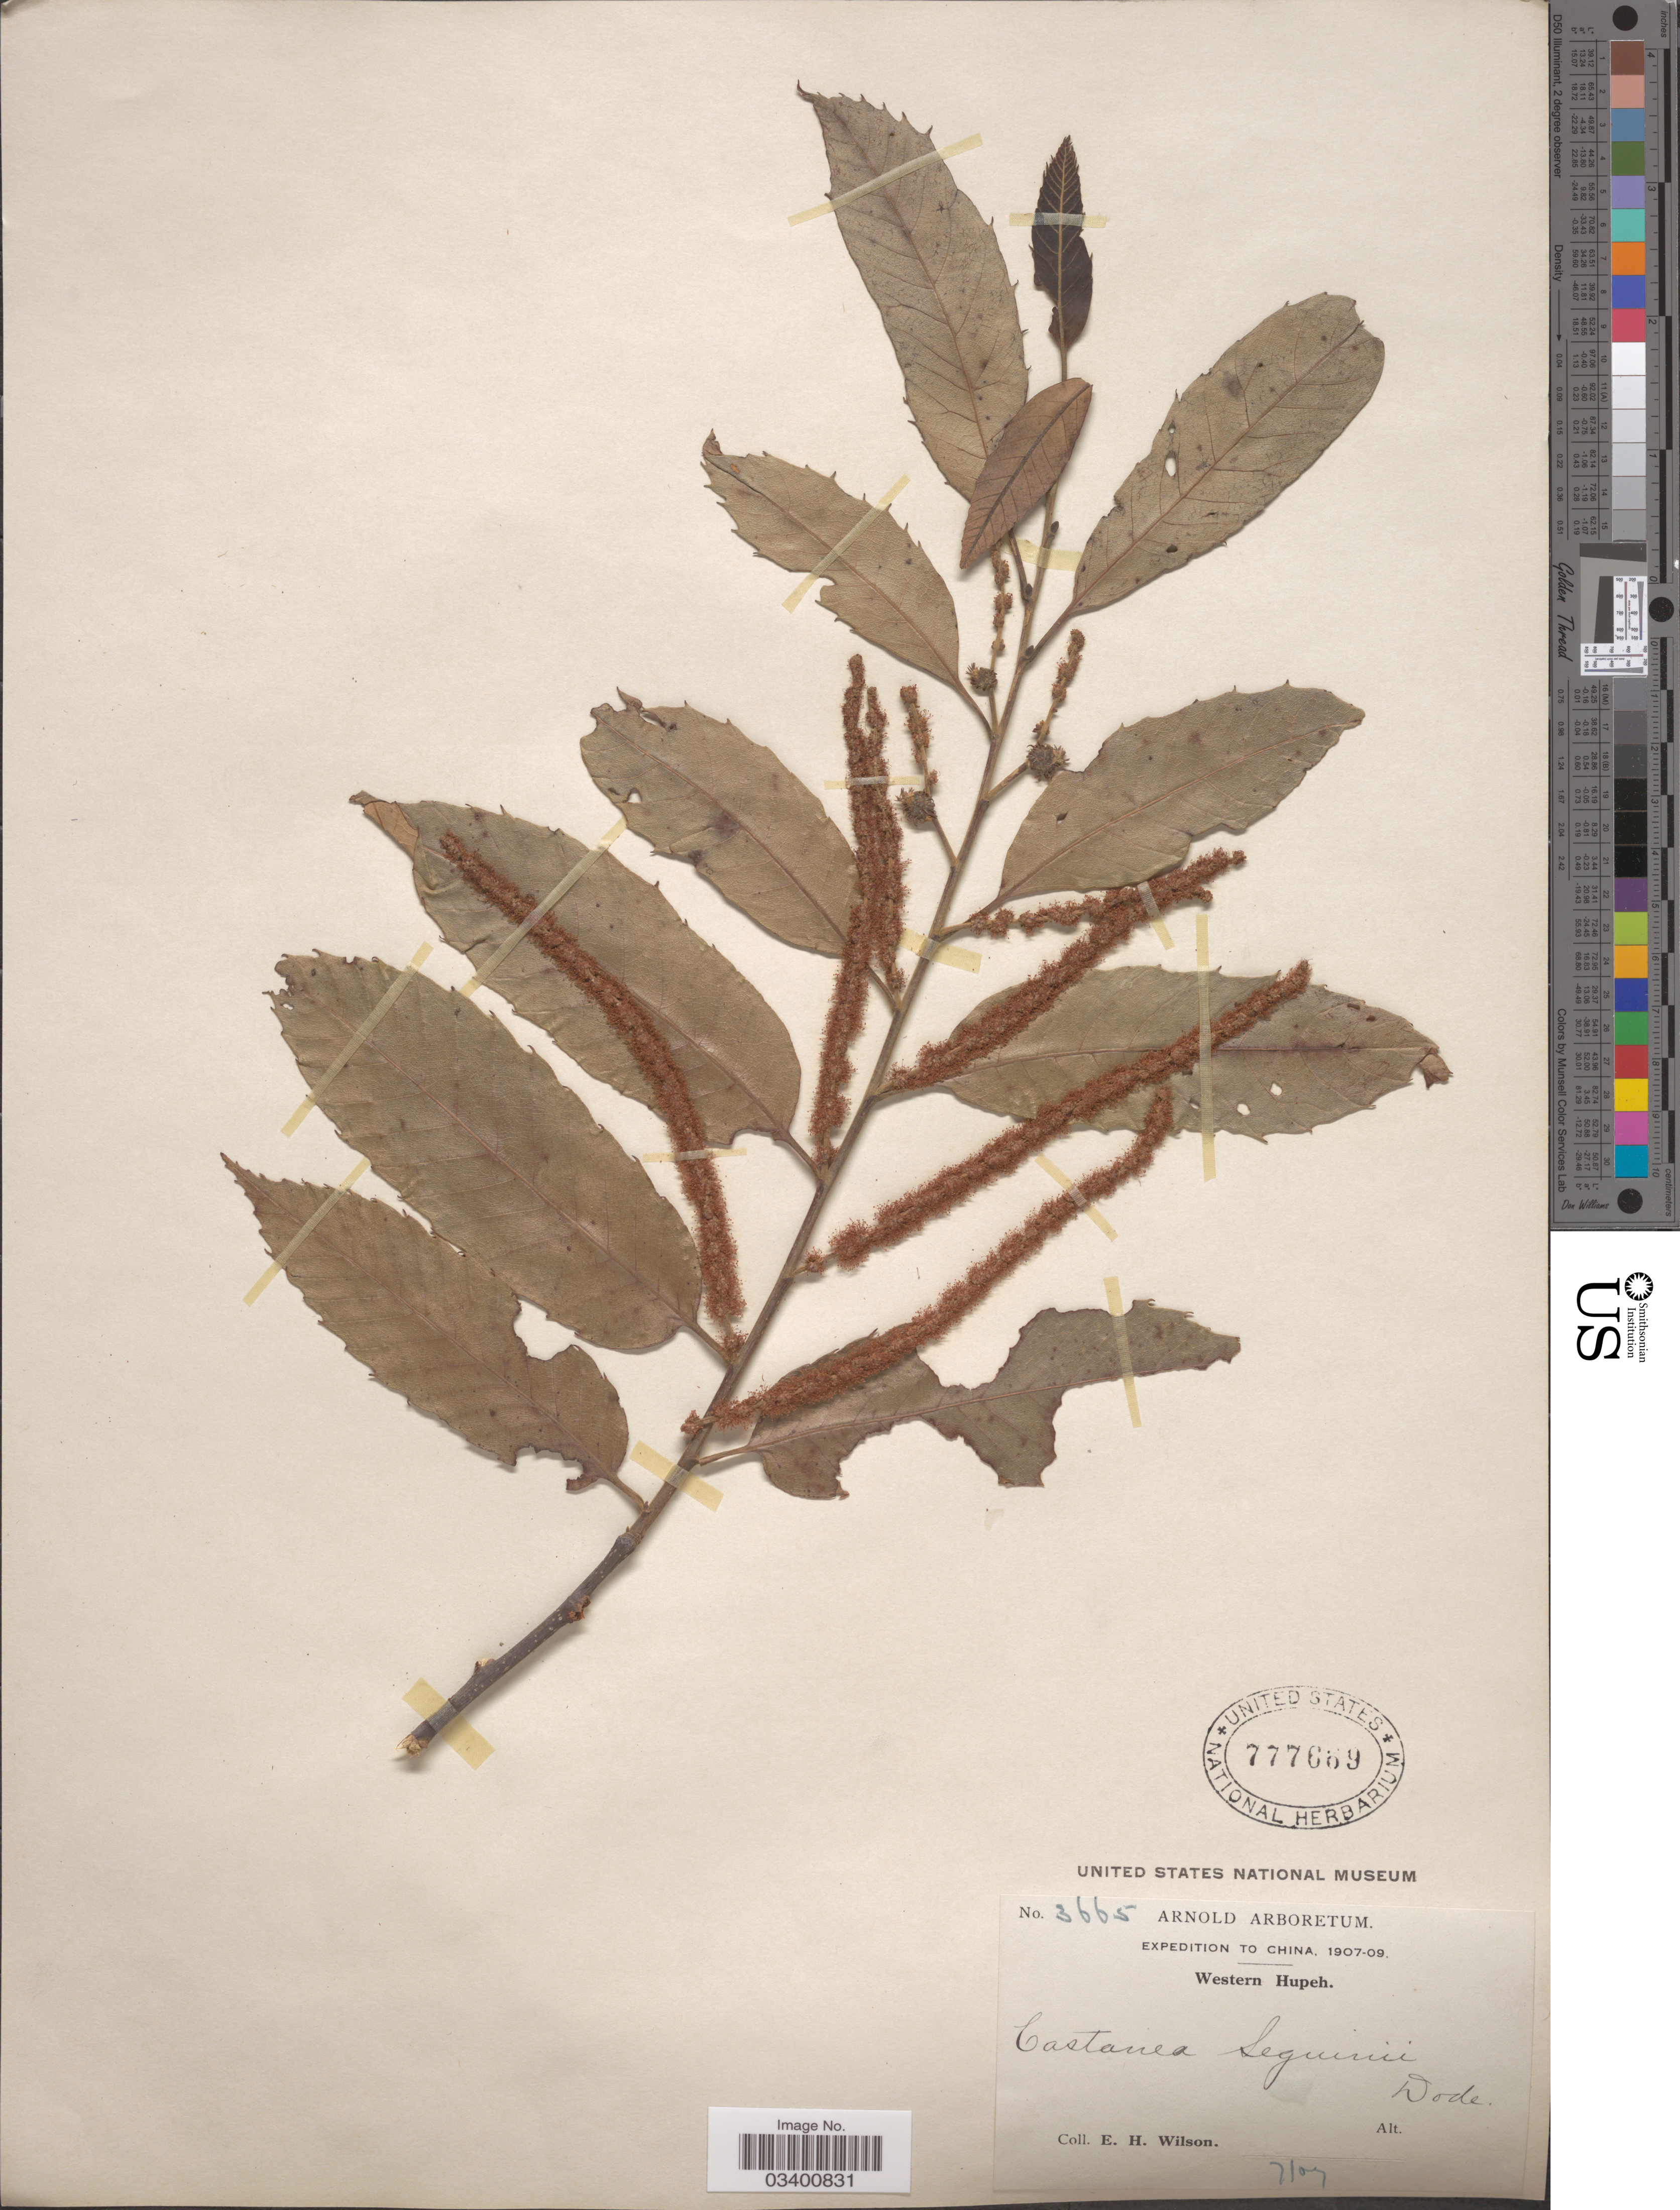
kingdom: Plantae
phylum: Tracheophyta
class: Magnoliopsida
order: Fagales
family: Fagaceae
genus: Castanea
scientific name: Castanea seguinii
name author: Dode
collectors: E. Wilson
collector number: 3665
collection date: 1907-07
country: China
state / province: Hubei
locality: Western Hupeh.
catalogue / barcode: US 777669